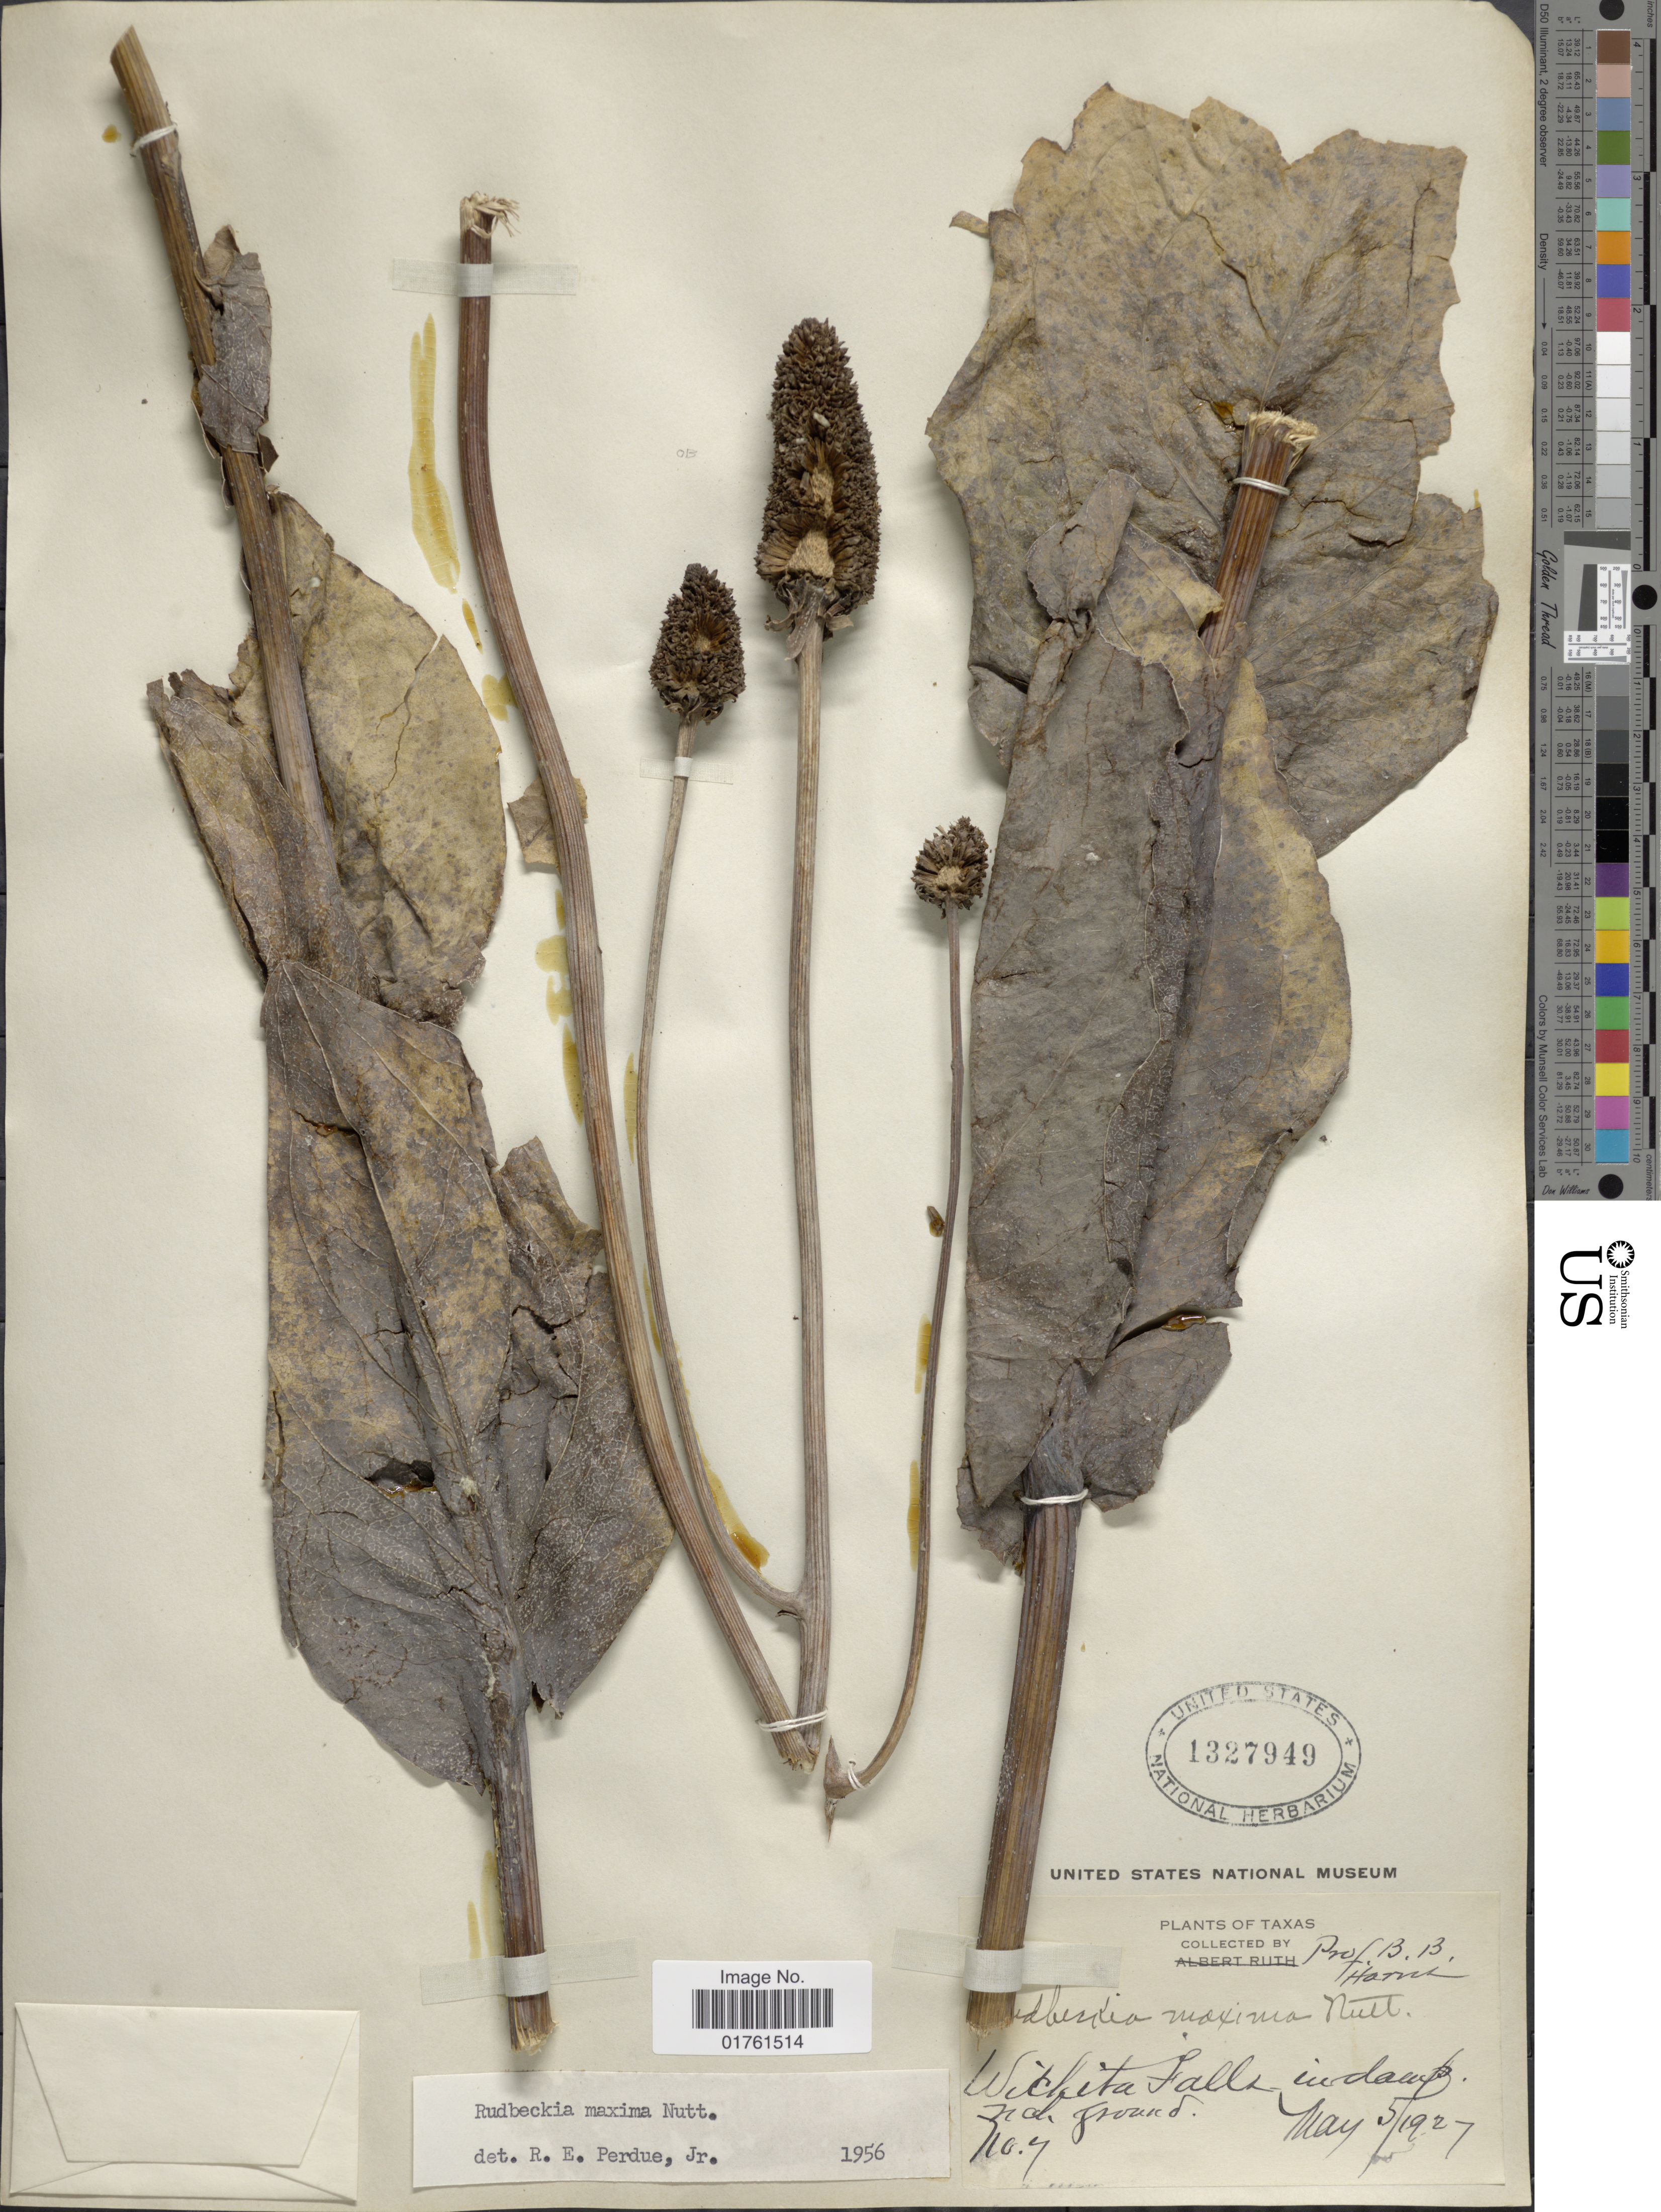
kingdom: Plantae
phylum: Tracheophyta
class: Magnoliopsida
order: Asterales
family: Asteraceae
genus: Rudbeckia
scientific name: Rudbeckia maxima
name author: Nutt.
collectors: B. B. Harris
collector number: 7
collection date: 1927-05-05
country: United States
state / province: Texas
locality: Wickita Falls.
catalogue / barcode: US 1327949